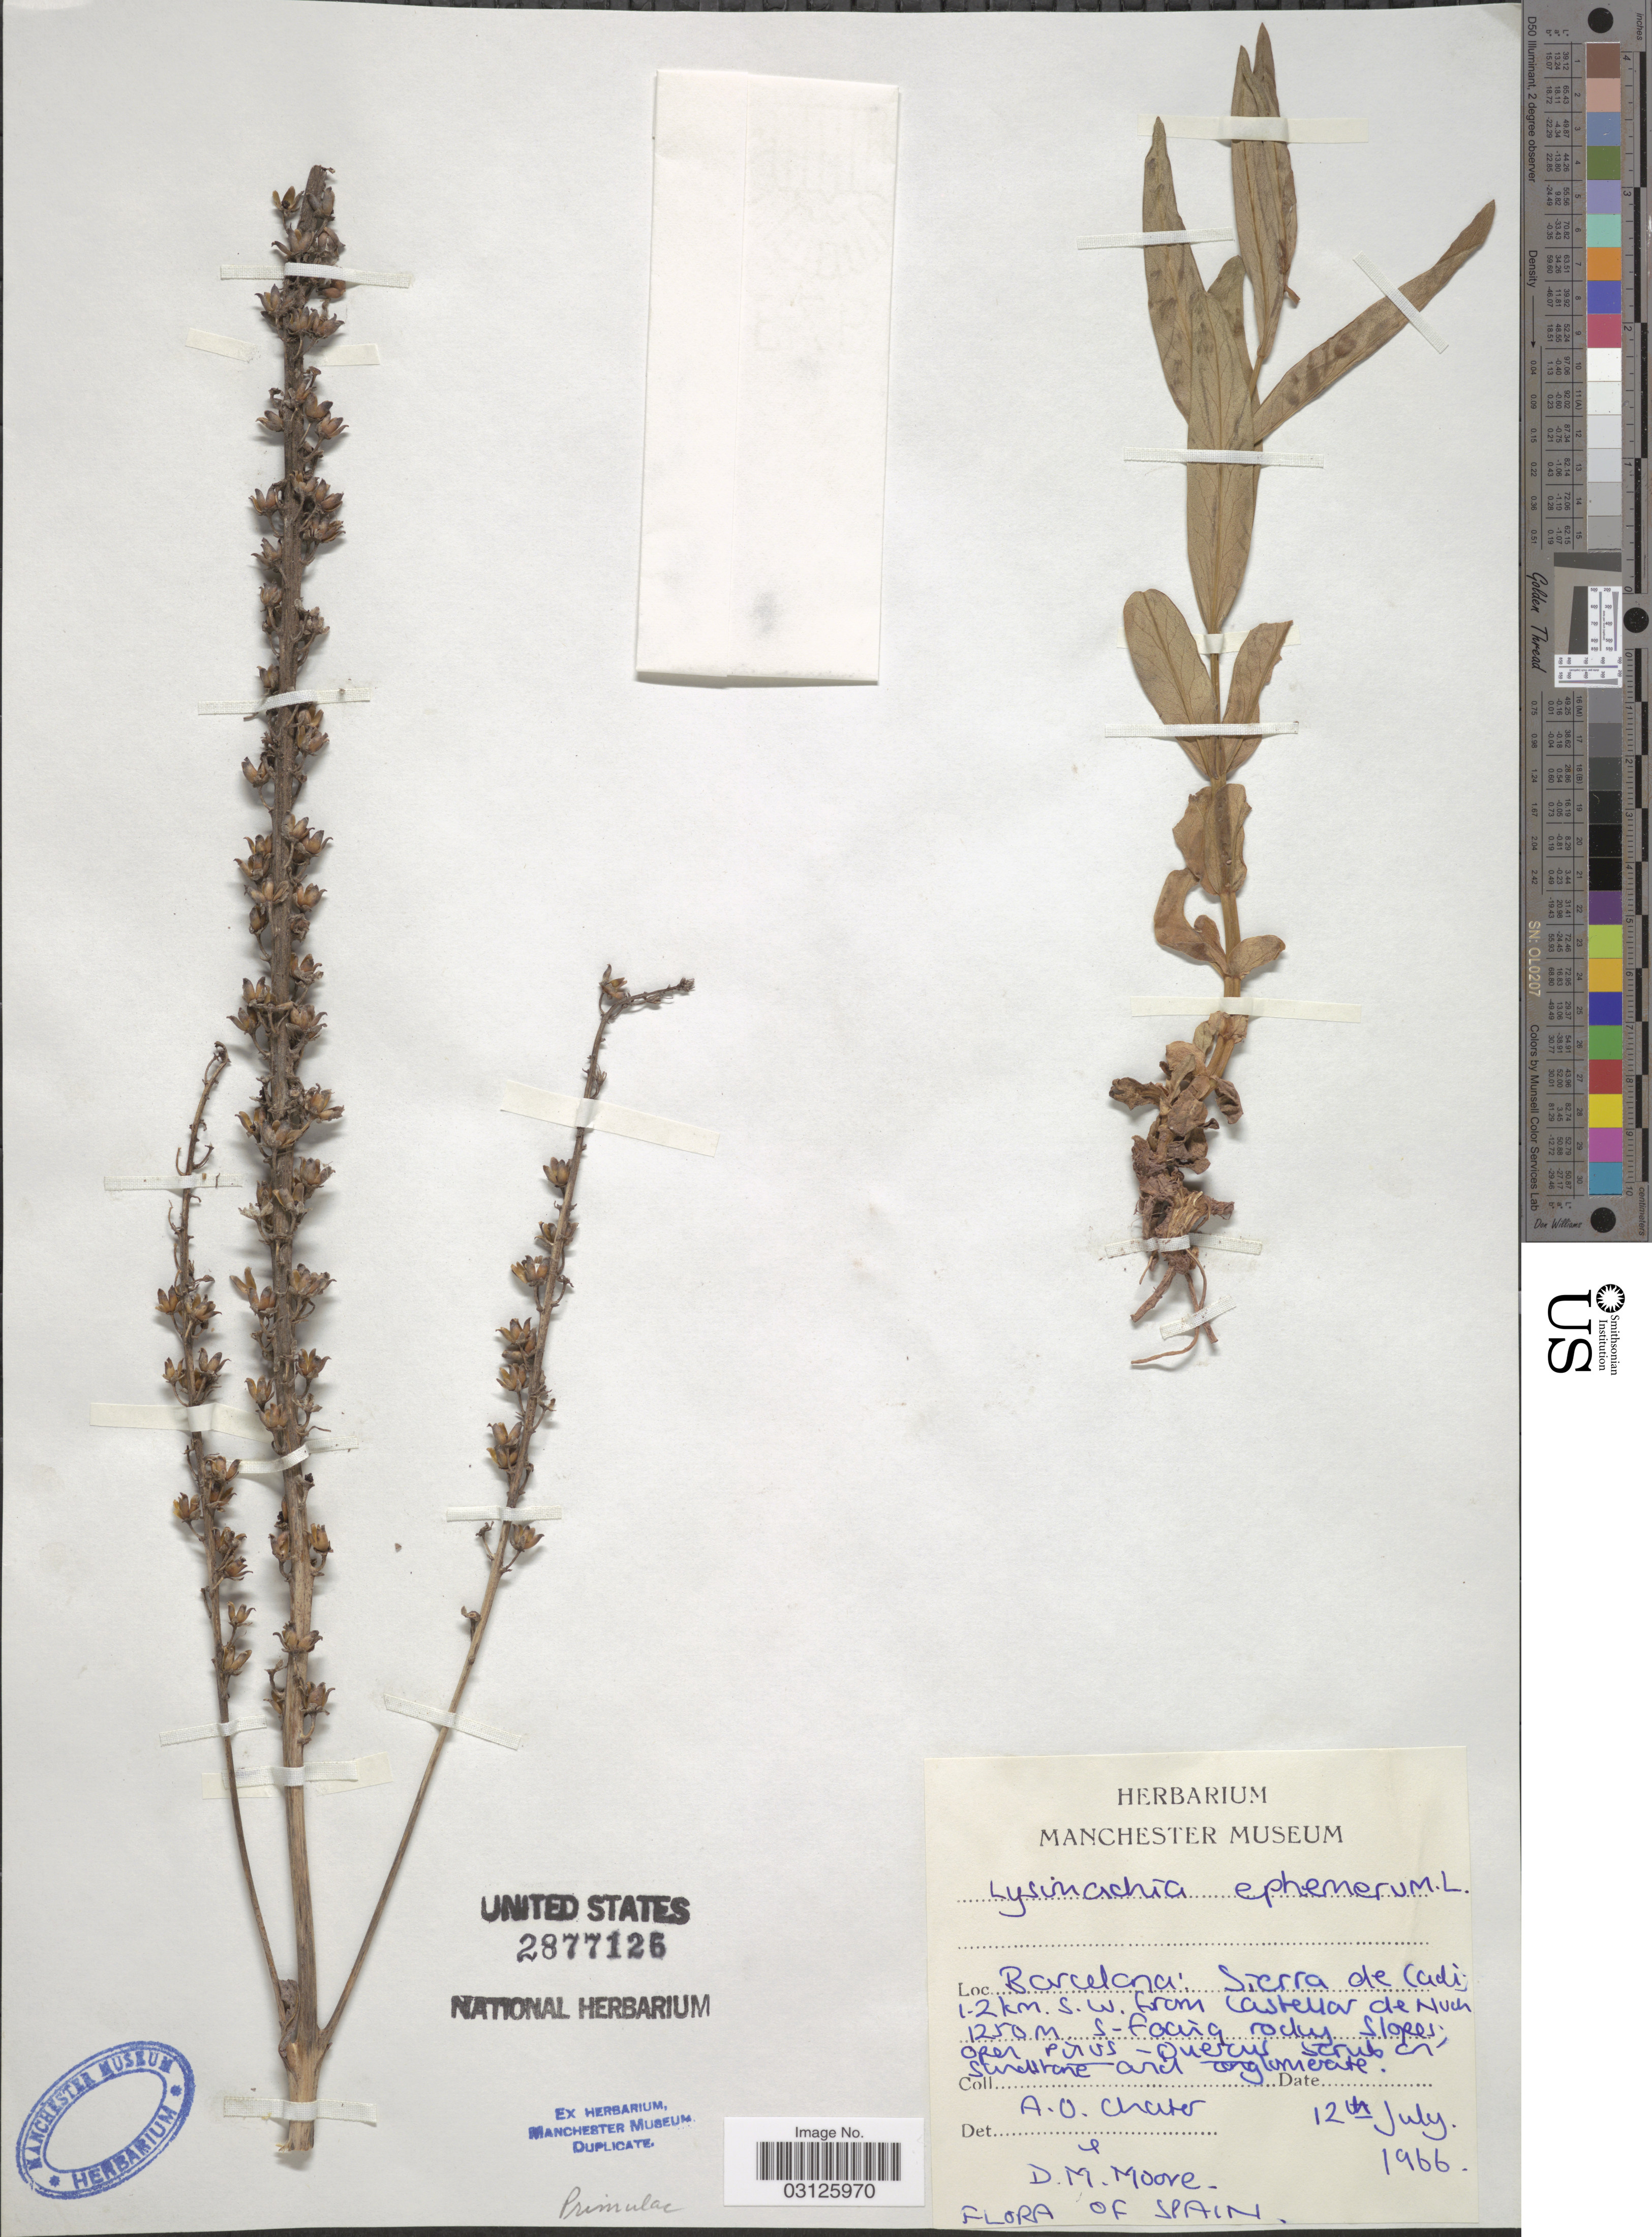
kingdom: Plantae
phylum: Tracheophyta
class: Magnoliopsida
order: Ericales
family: Primulaceae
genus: Lysimachia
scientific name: Lysimachia ephemerum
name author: L.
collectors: A. O. Chater & D. Moore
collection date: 1966-07-12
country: Spain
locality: Barcelona: Sierra de Cadi; 1-2 km. S. W. from Castellar de Nuch.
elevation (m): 1250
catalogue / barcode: US 2877126